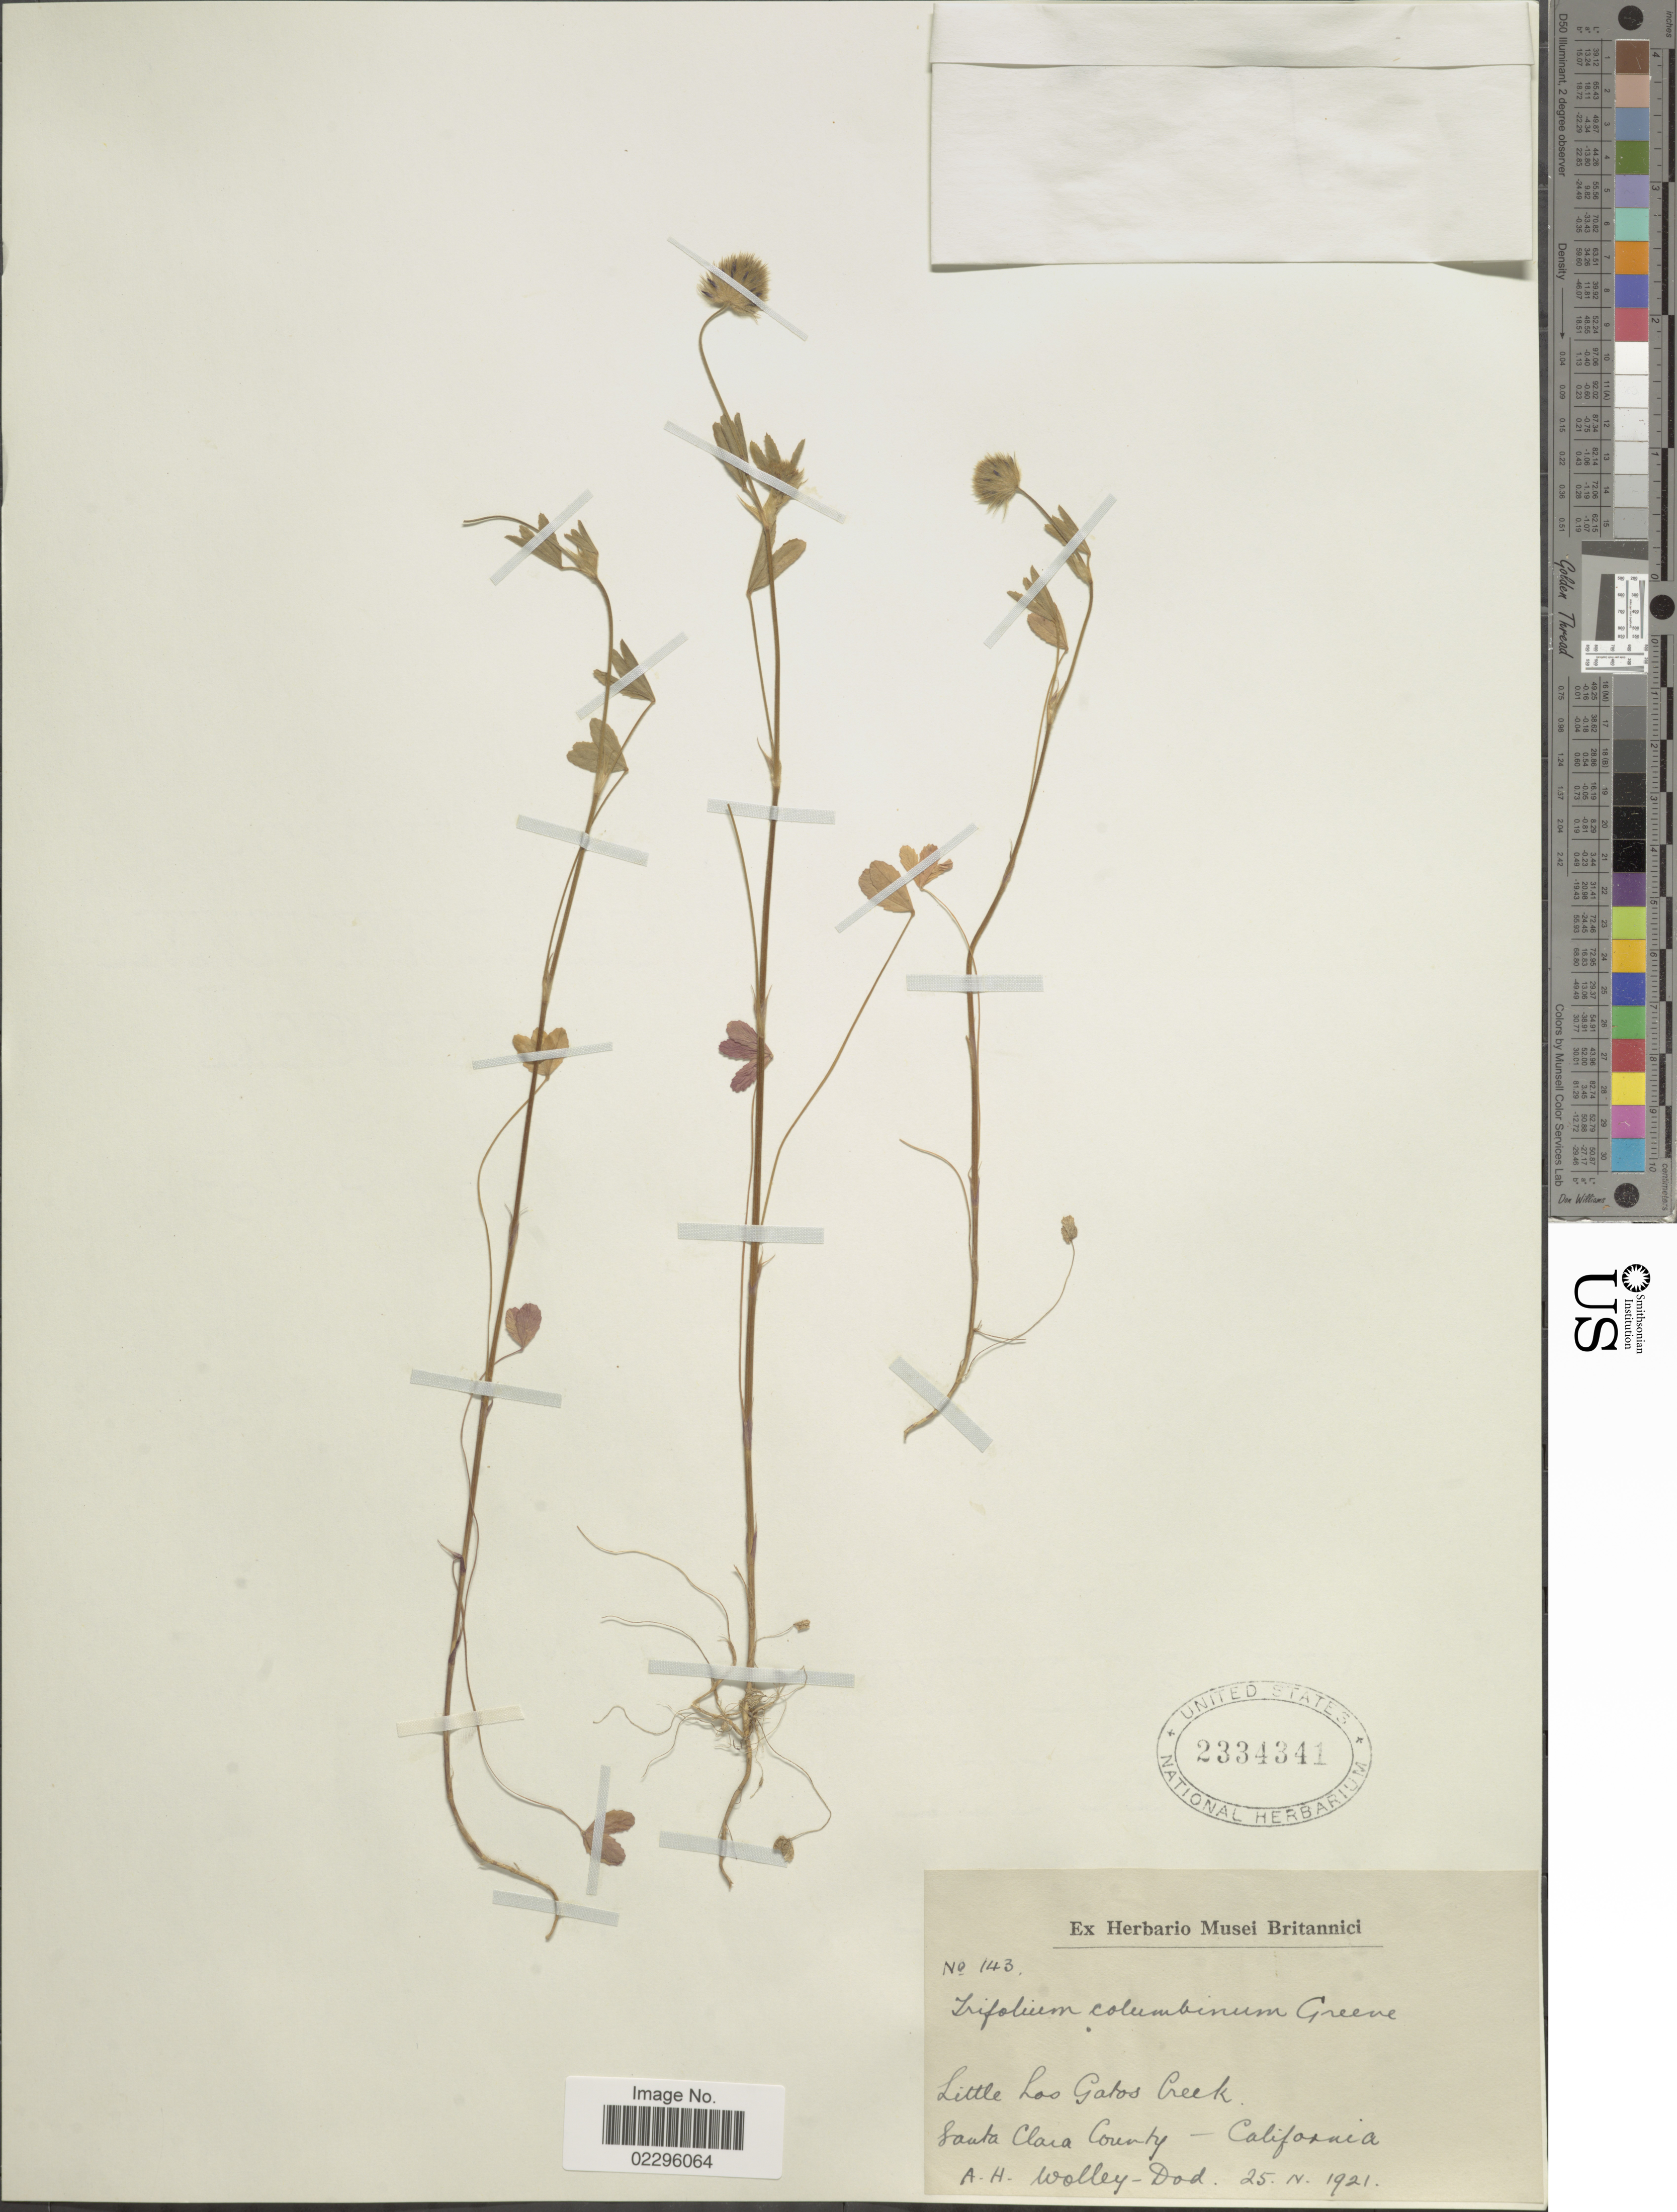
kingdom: Plantae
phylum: Tracheophyta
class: Magnoliopsida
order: Fabales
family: Fabaceae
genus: Trifolium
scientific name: Trifolium columbinum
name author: Greene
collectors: A. Wolley-Dod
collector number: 143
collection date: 1921-11-25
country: United States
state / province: California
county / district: Santa Clara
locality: Little Los Gatos Creek, Santa Clara County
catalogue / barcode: US 2334341